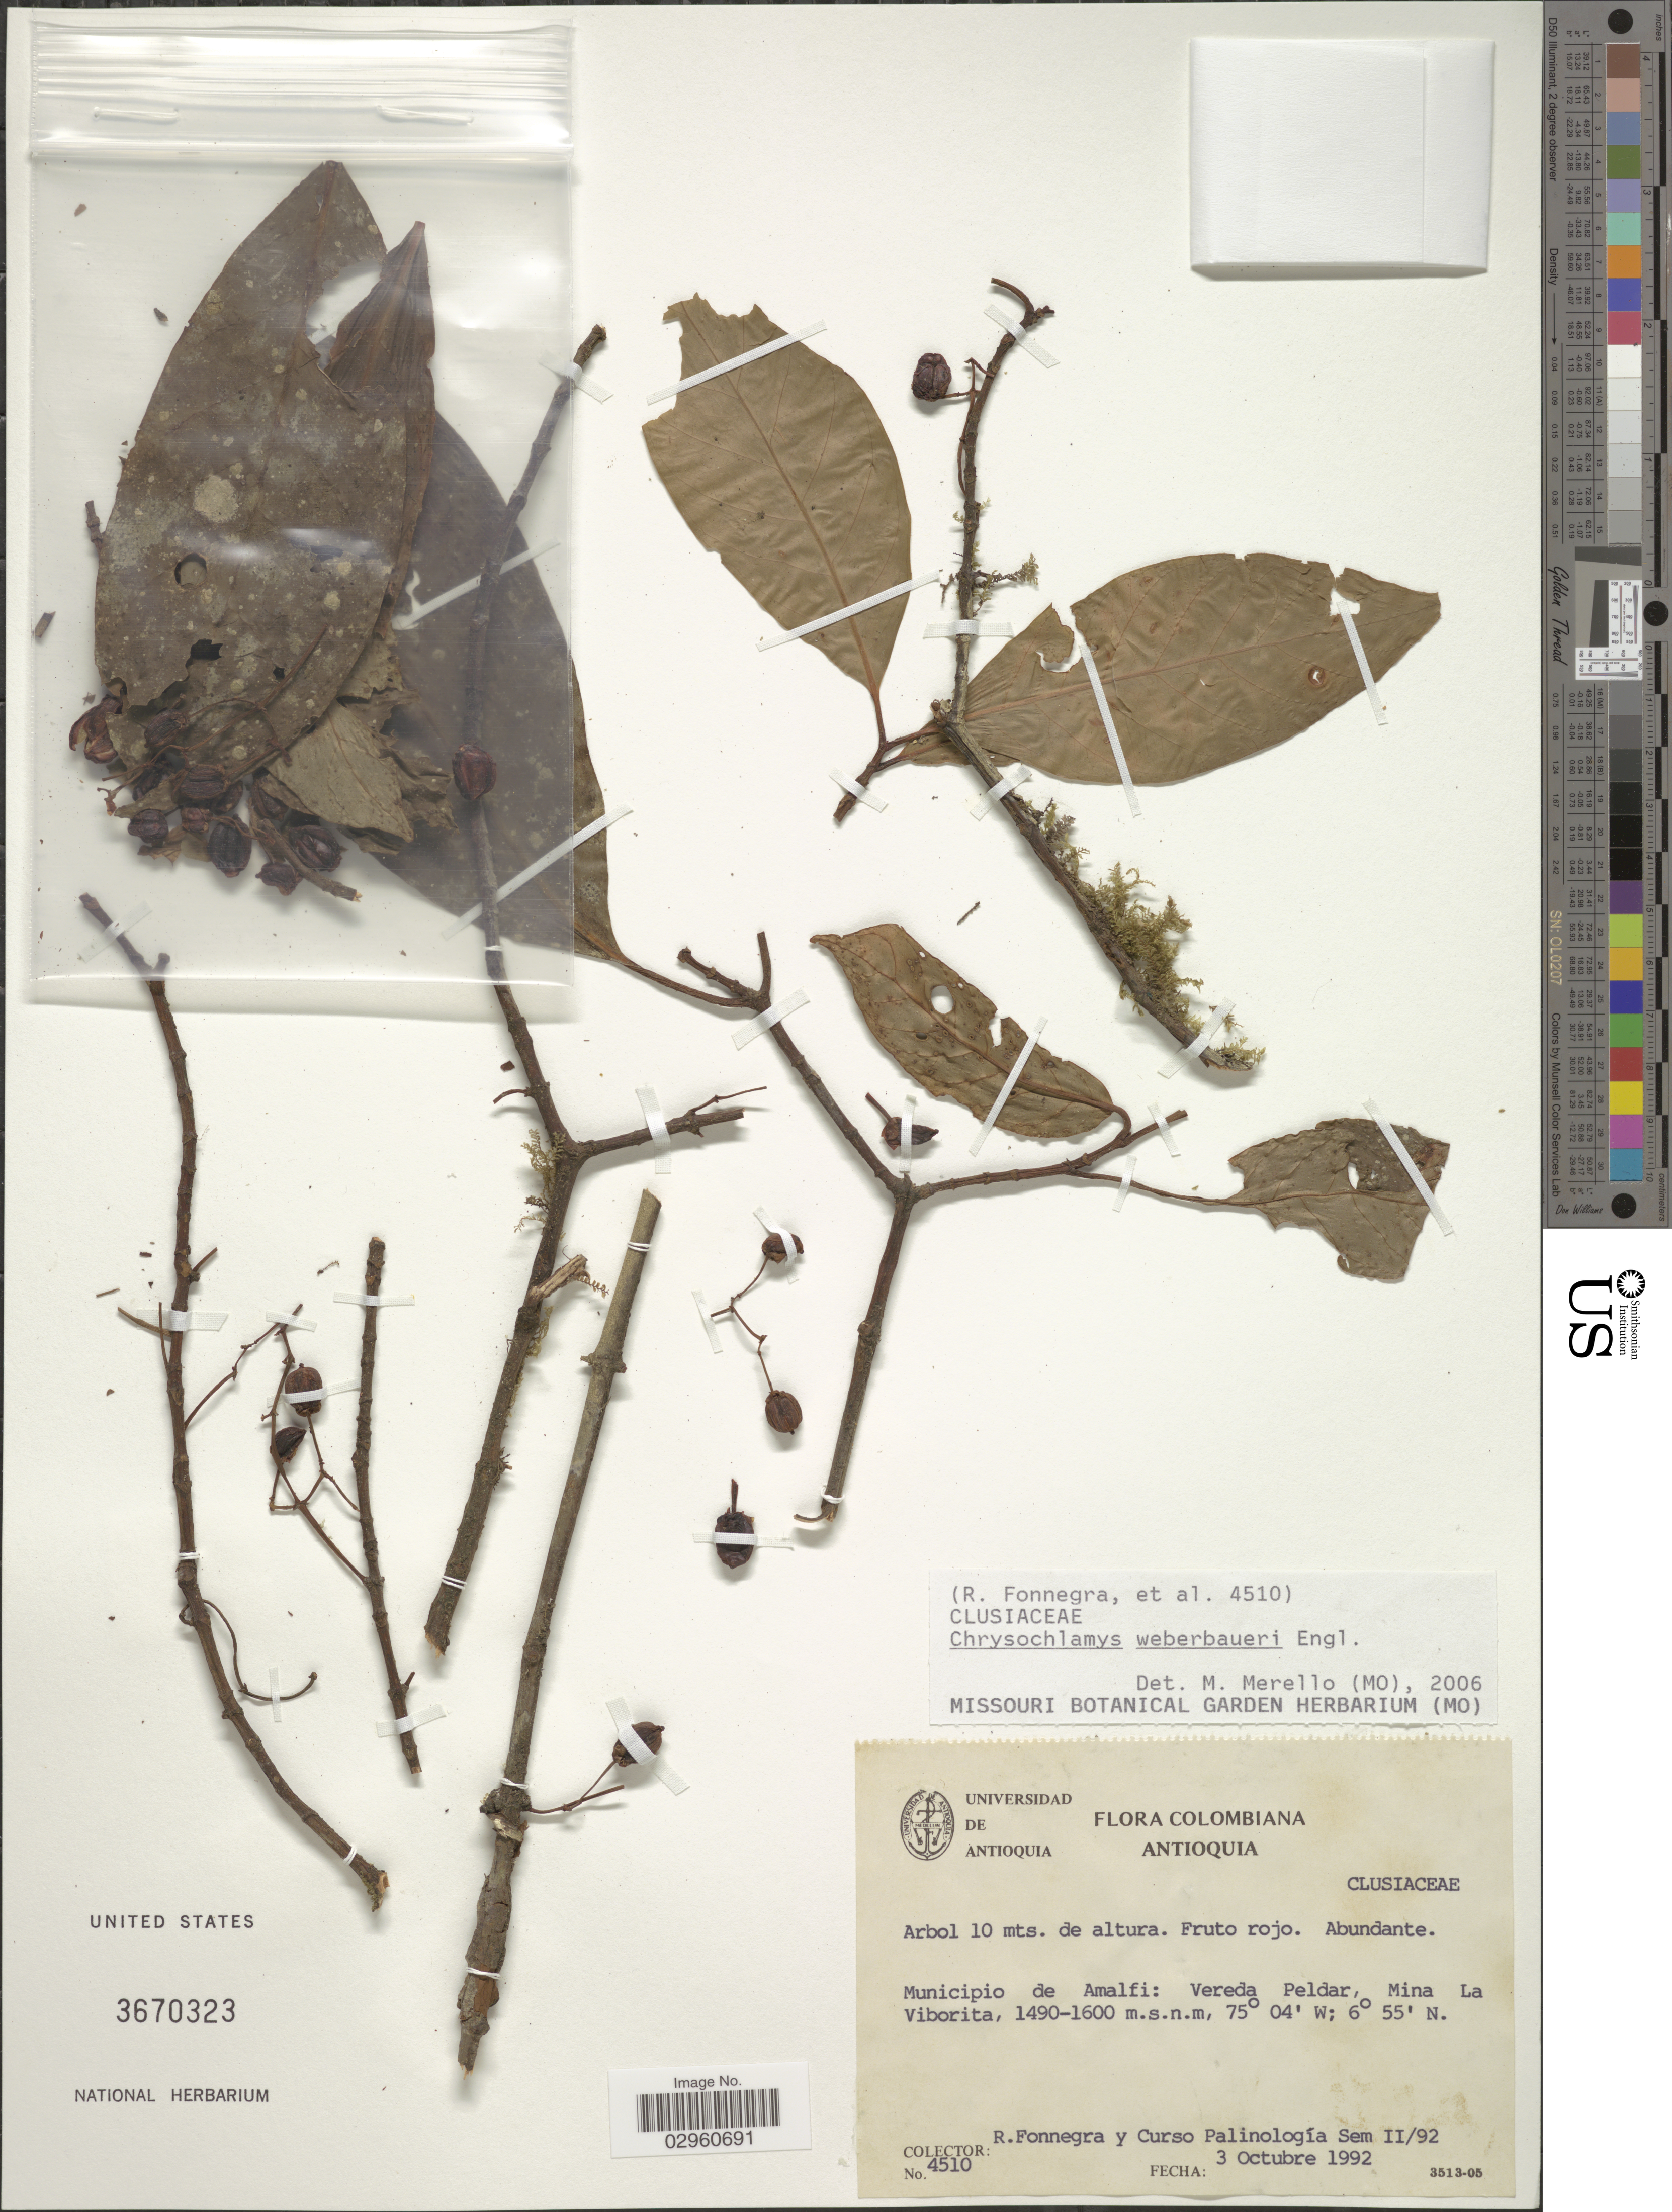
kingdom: Plantae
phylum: Tracheophyta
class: Magnoliopsida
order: Malpighiales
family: Clusiaceae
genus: Chrysochlamys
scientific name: Chrysochlamys weberbaueri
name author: Engl.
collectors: R. Fonnegra & Curso Palinología Sem II/92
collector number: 4510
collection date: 1992-10-03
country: Colombia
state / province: Antioquia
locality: Municipio de Amalfi: Vereda Peldar, Mina La Viborita.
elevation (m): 1490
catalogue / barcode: US 3670323